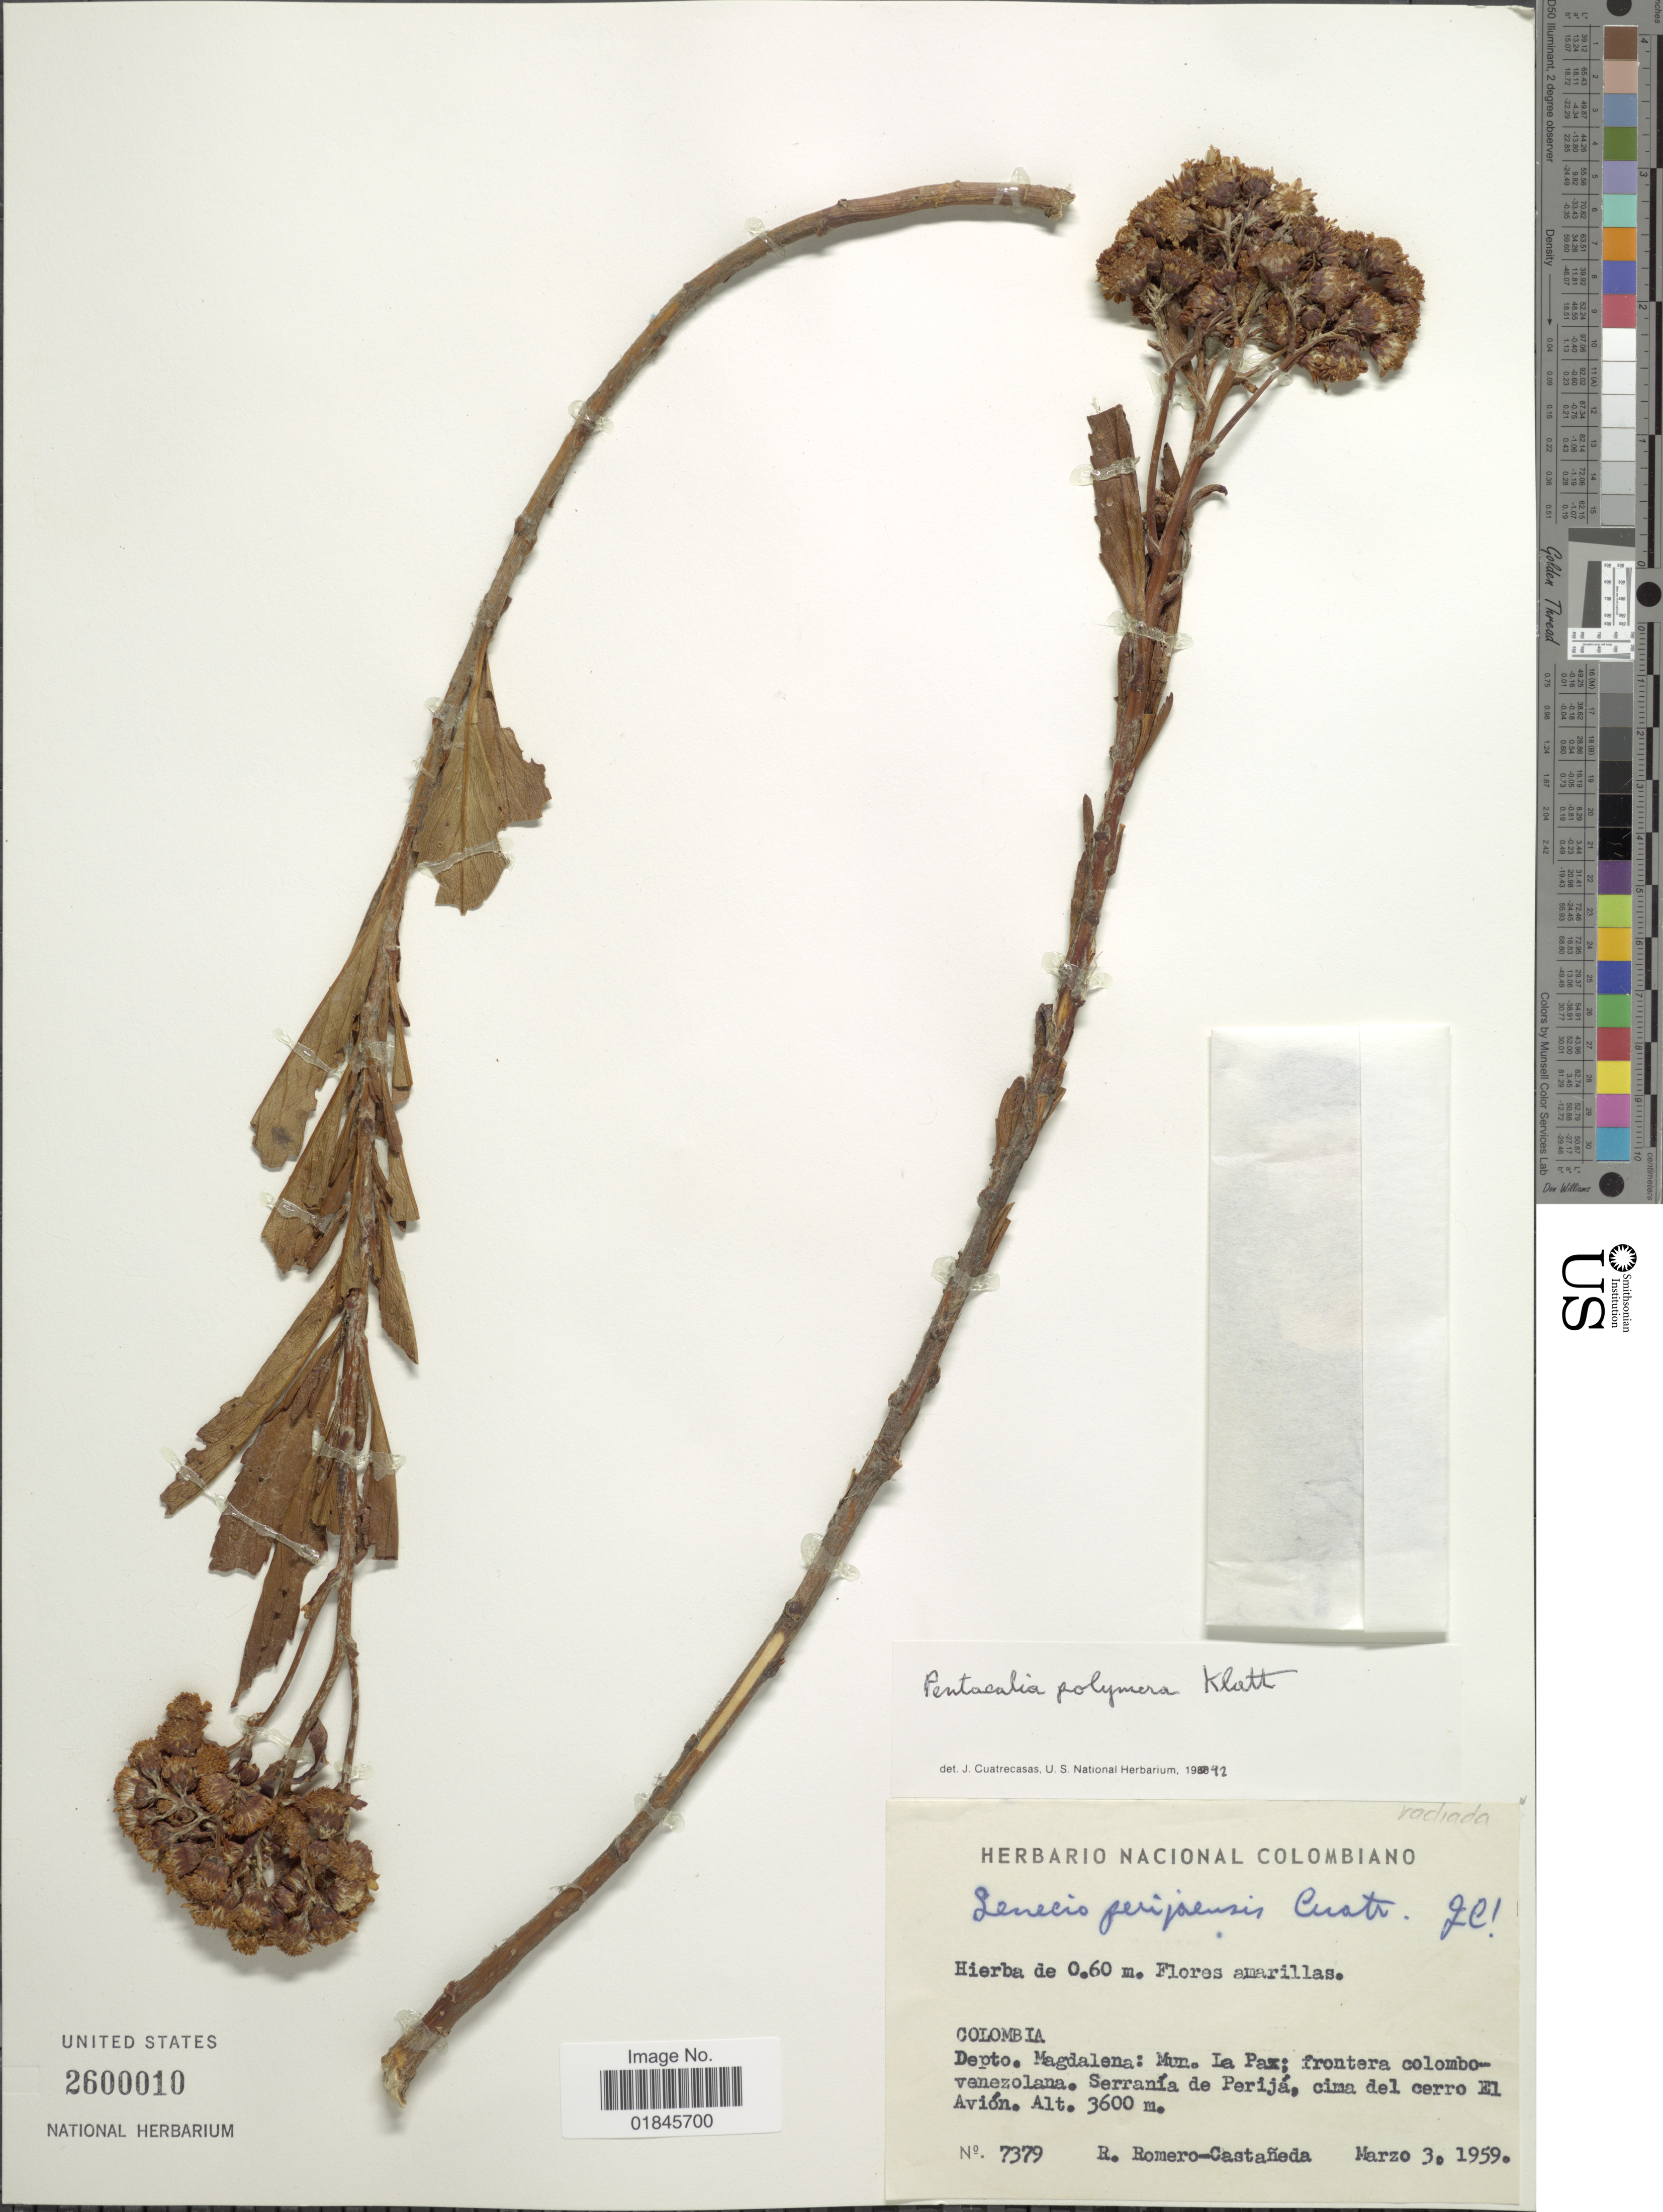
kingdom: Plantae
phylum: Tracheophyta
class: Magnoliopsida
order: Asterales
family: Asteraceae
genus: Pentacalia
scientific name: Pentacalia polymera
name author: (Klatt) Cuatrec.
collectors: R. Romero Castañeda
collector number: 7379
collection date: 1959-03-03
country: Colombia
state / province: Magdalena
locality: Depto. Magdalena: Mun. La Paz: frontera colombo-venezolana. Serranía de Perijá, cima del cerro El Avión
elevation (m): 3600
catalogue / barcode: US 2600010